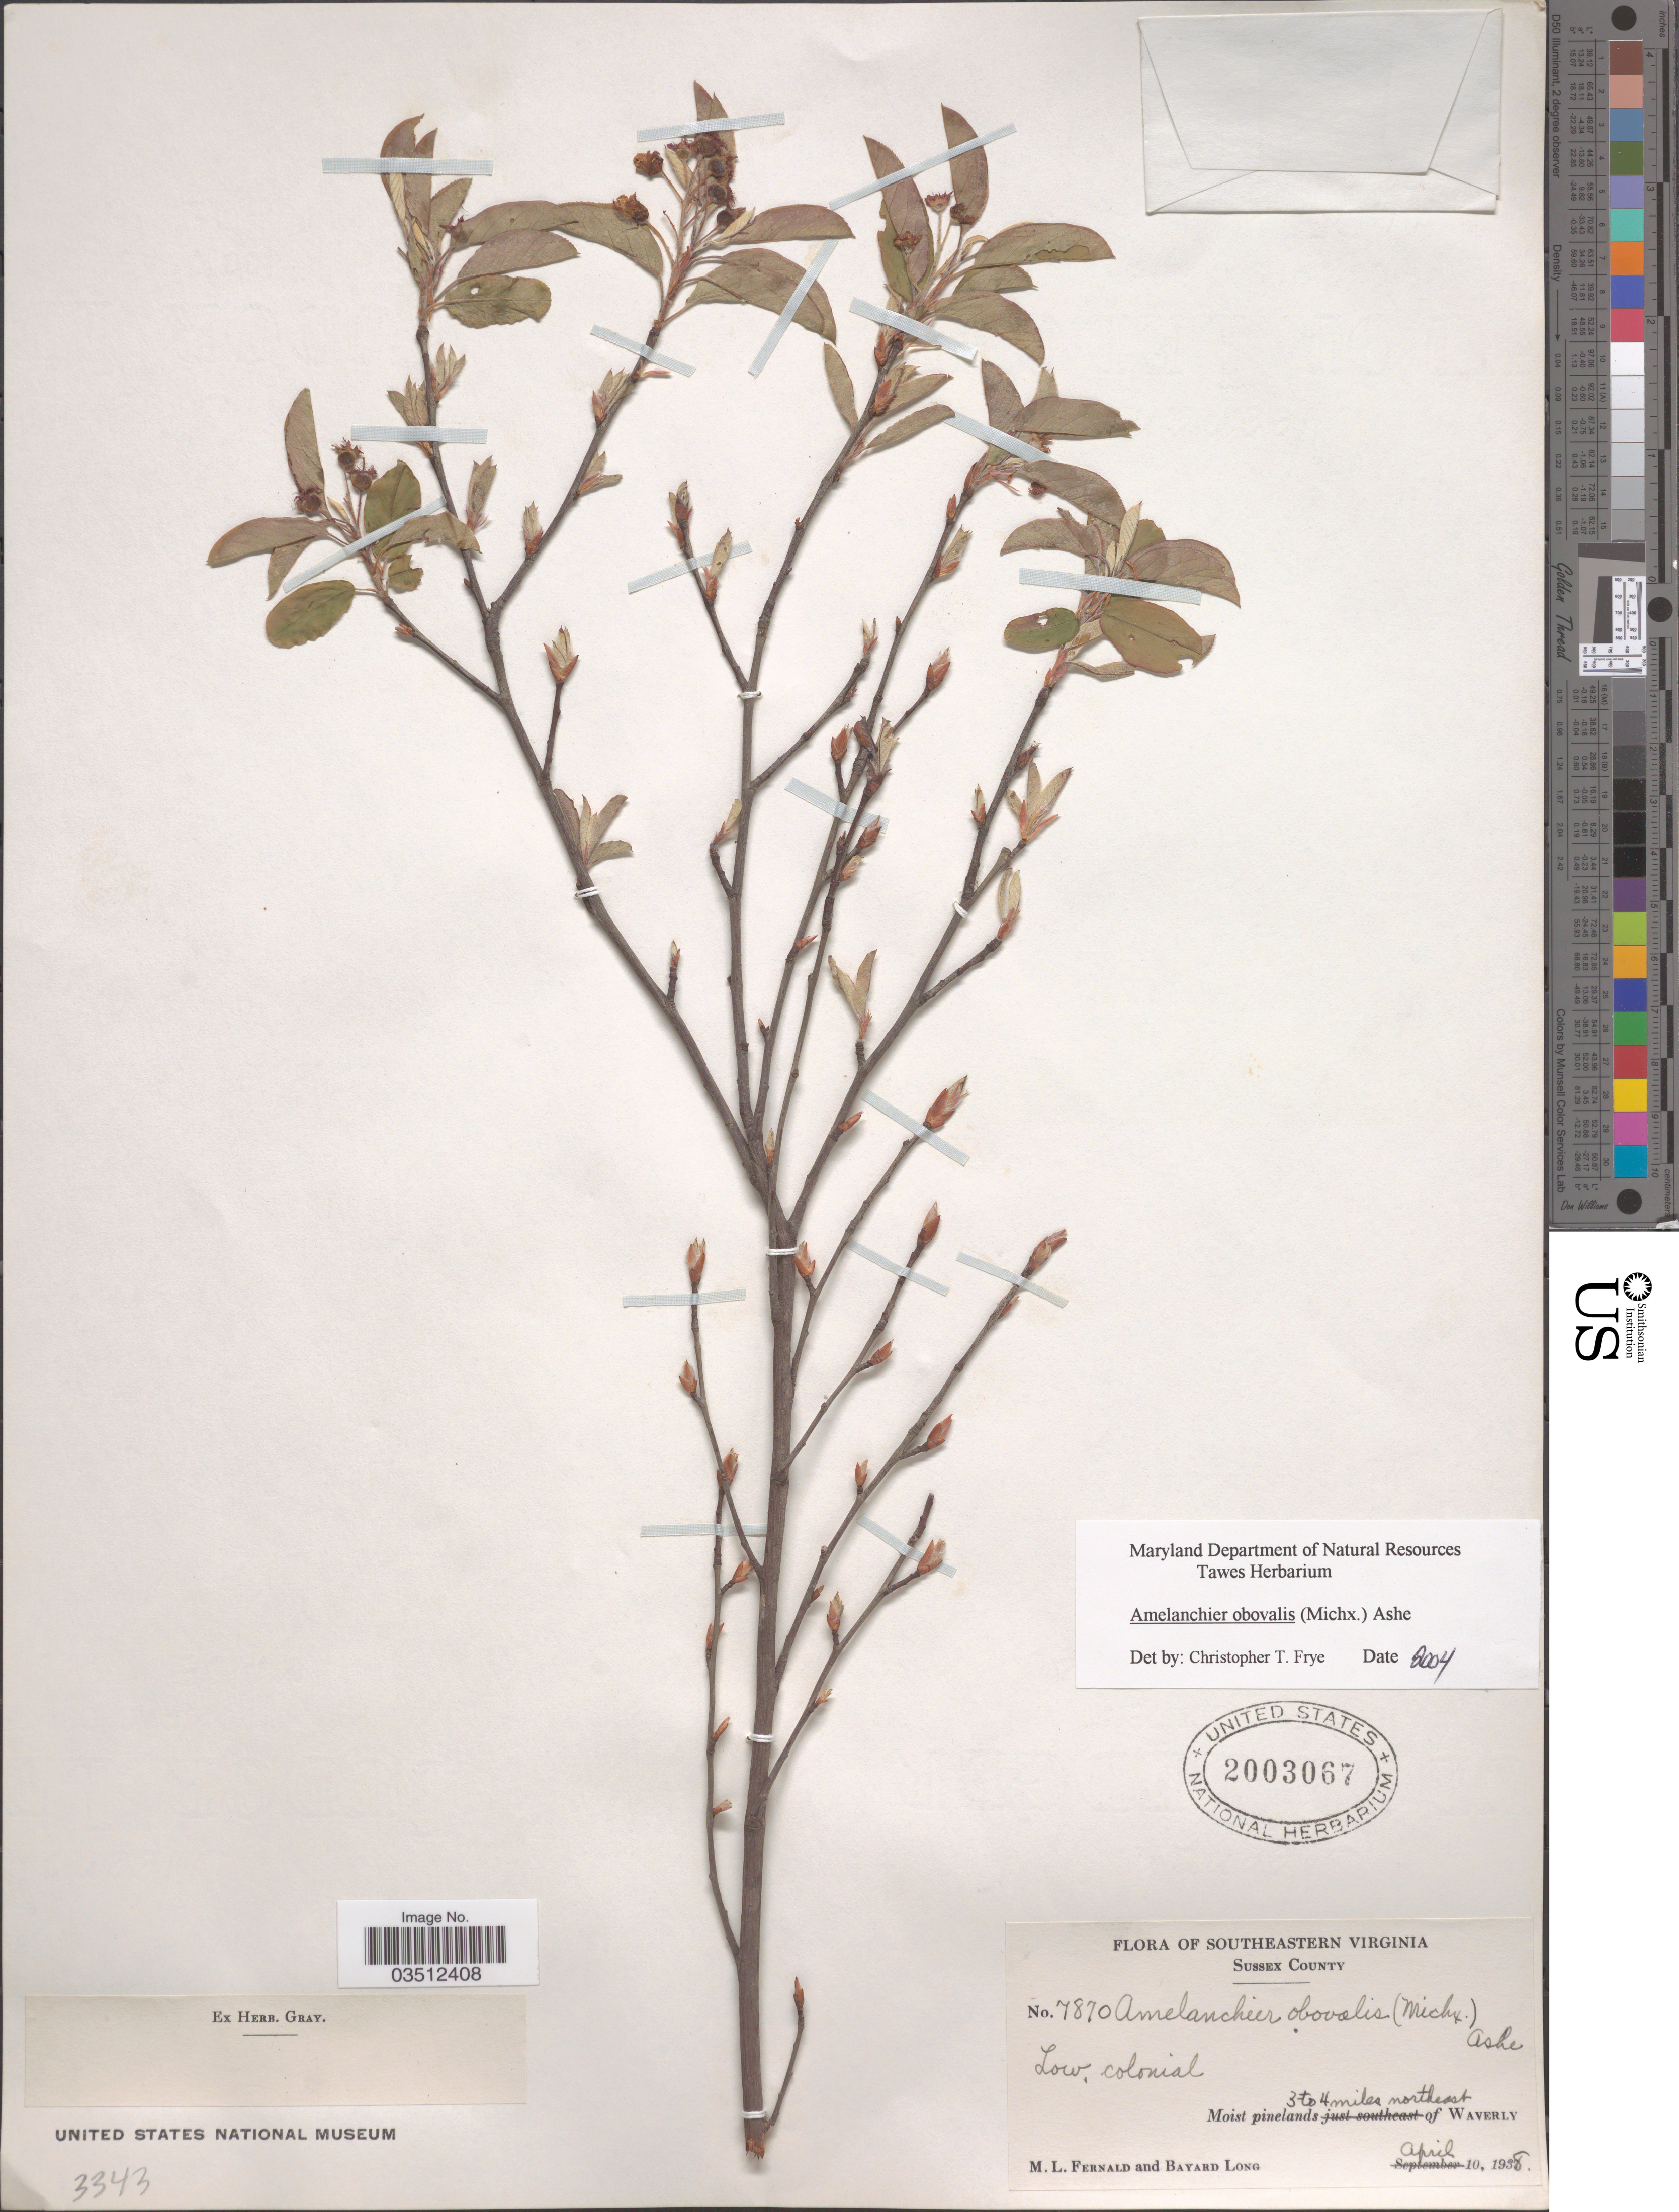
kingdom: Plantae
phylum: Tracheophyta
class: Magnoliopsida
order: Rosales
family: Rosaceae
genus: Amelanchier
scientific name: Amelanchier obovalis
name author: (Michx.) Ashe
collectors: M. L. Fernald & B. Long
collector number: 7870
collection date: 1938-04-10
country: United States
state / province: Virginia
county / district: Sussex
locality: Southeastern Virginia. Sussex County. Low colonial. Moist pinelands 3 to 4 miles northeast of Waverly.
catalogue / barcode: US 2003067